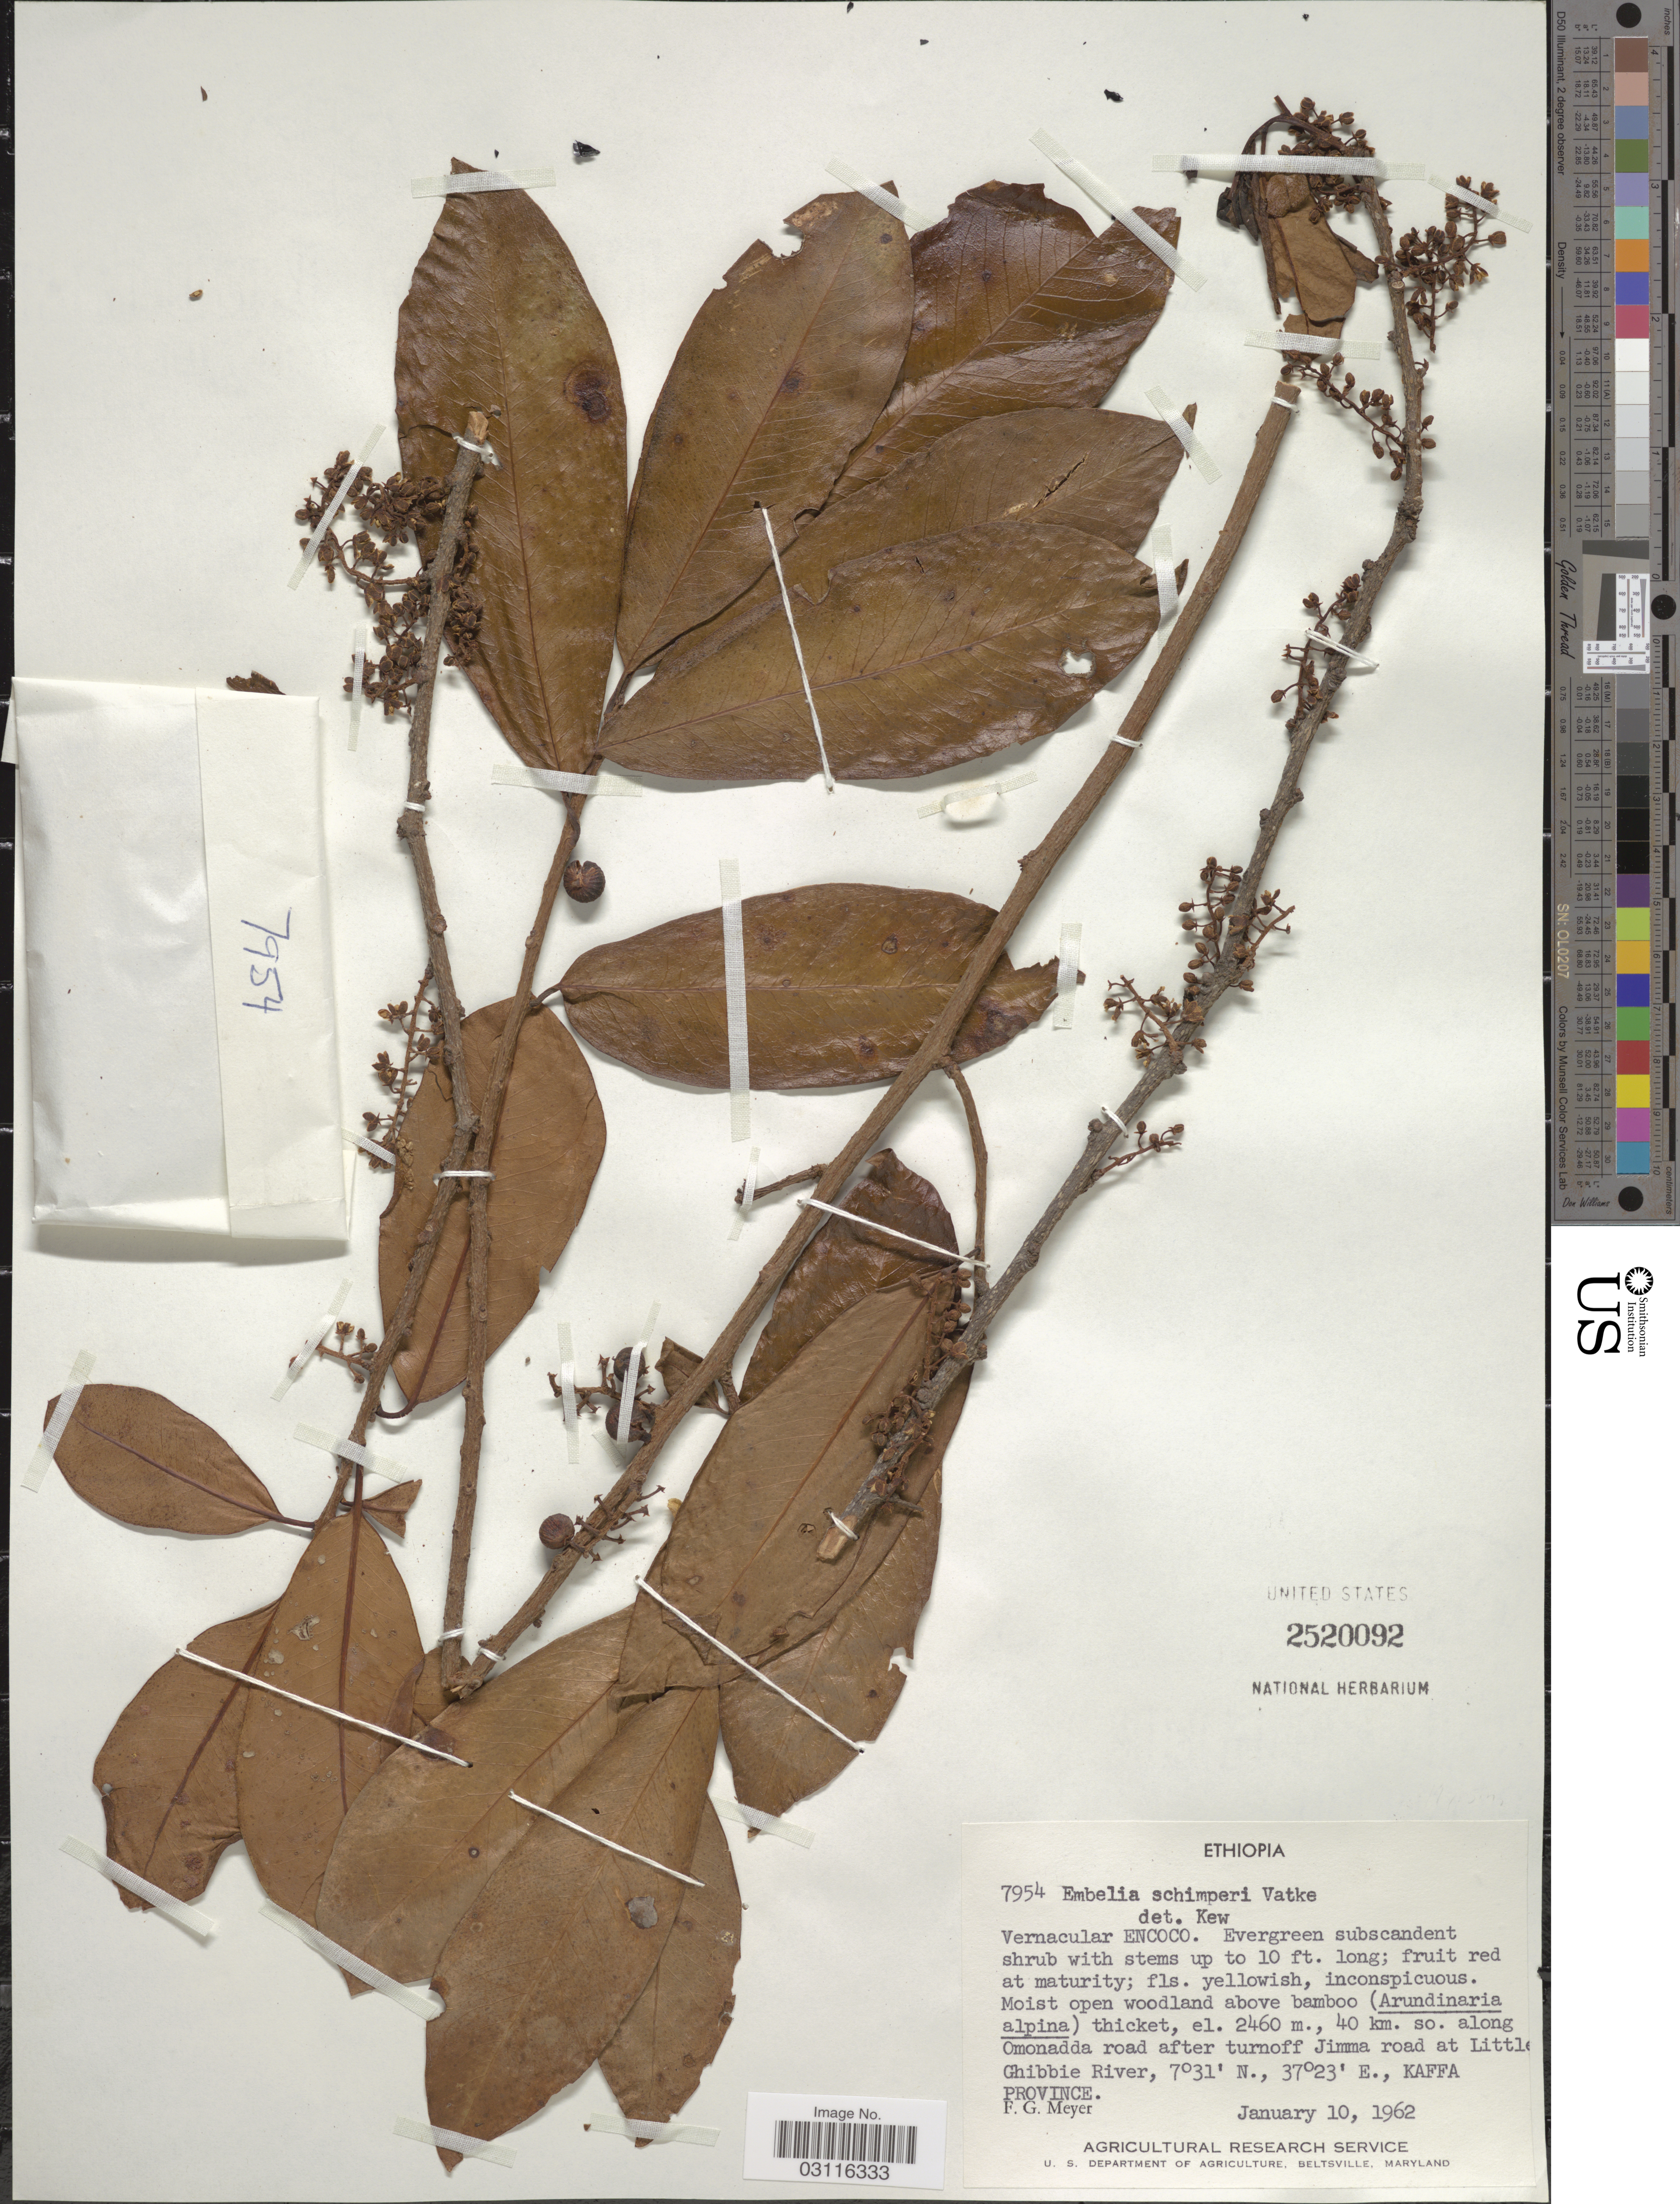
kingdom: Plantae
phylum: Tracheophyta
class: Magnoliopsida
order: Ericales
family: Primulaceae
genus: Embelia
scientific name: Embelia schimperi Vatke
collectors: F. G. Meyer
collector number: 7954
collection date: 1962-01-10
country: Ethiopia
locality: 40 km. so. along Omonadda road after turnoff Jimma road at Little Ghibbie River, Kaffa Province.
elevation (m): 2460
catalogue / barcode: US 2520092